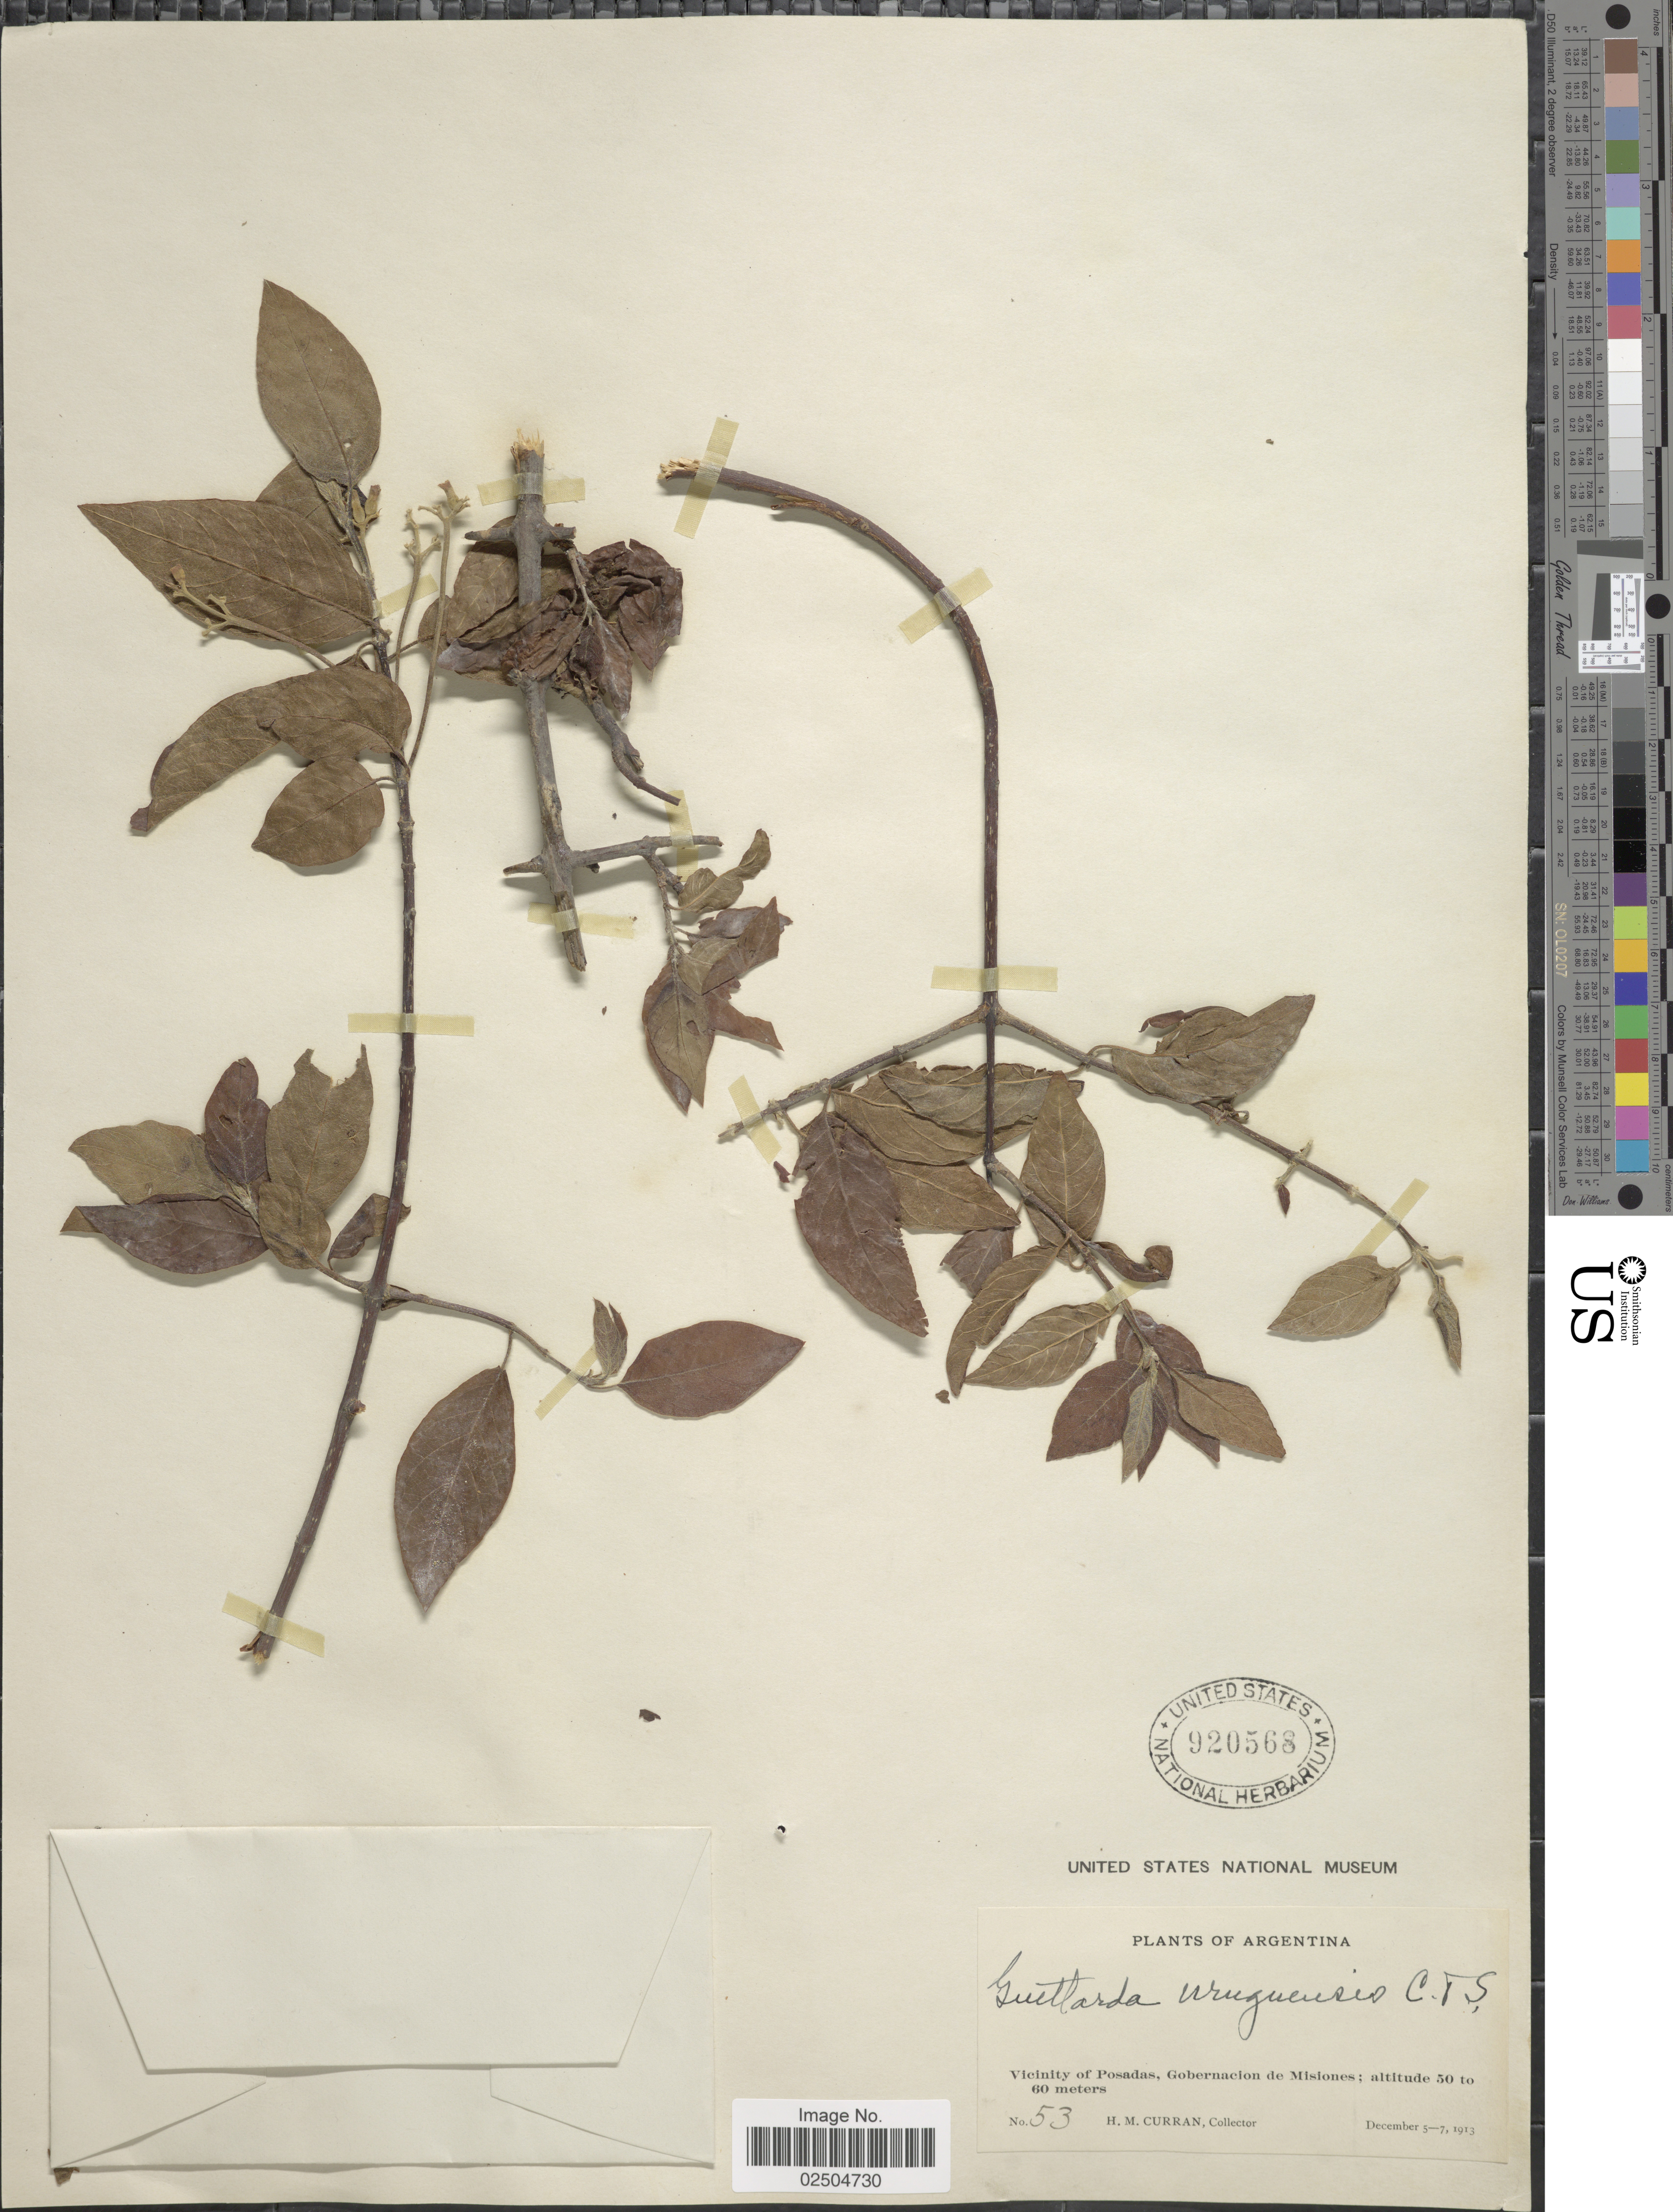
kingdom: Plantae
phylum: Tracheophyta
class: Magnoliopsida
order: Gentianales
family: Rubiaceae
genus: Guettarda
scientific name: Guettarda uruguensis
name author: Cham. & Schltdl.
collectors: H. M. Curran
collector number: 53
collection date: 1913-12-05/1913-12-07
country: Argentina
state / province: Misiones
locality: Vicinity of Posadas, Gobernacion de Misiones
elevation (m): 50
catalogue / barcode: US 920568